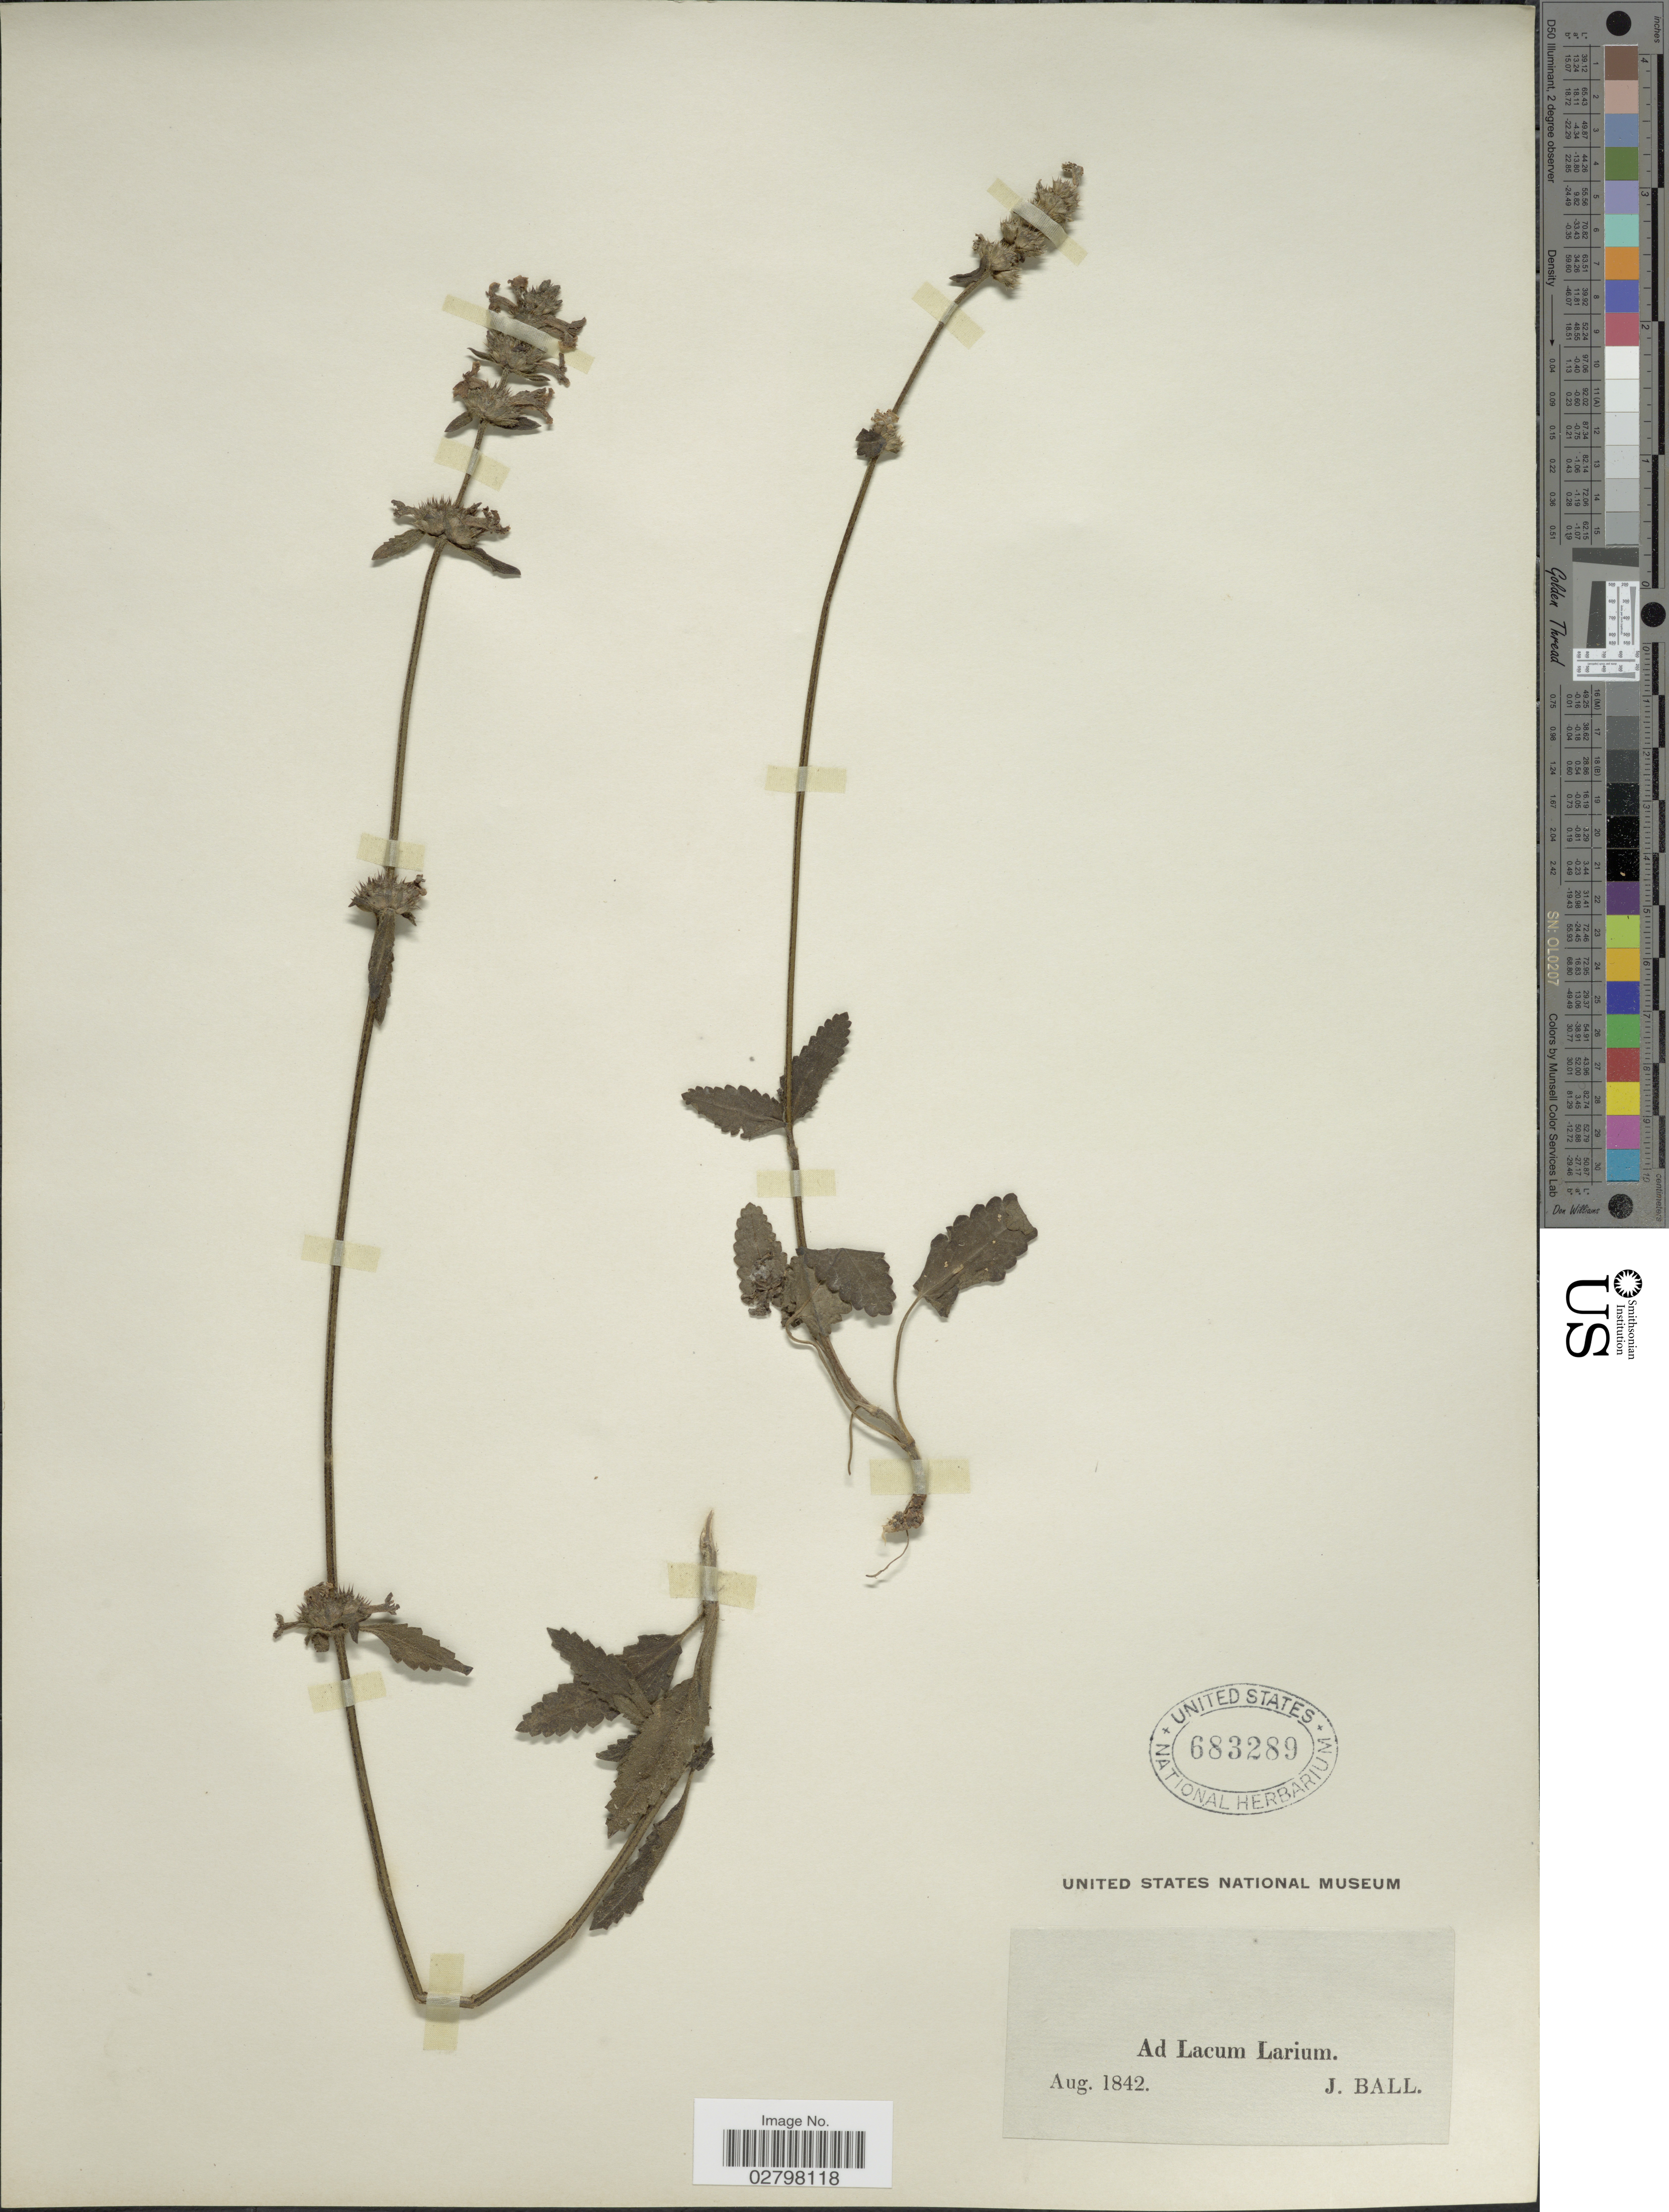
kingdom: Plantae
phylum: Tracheophyta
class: Magnoliopsida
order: Lamiales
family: Lamiaceae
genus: Stachys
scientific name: Stachys sp.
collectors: J. Ball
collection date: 1842-08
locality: Ad Lacum Larium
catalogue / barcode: US 683289